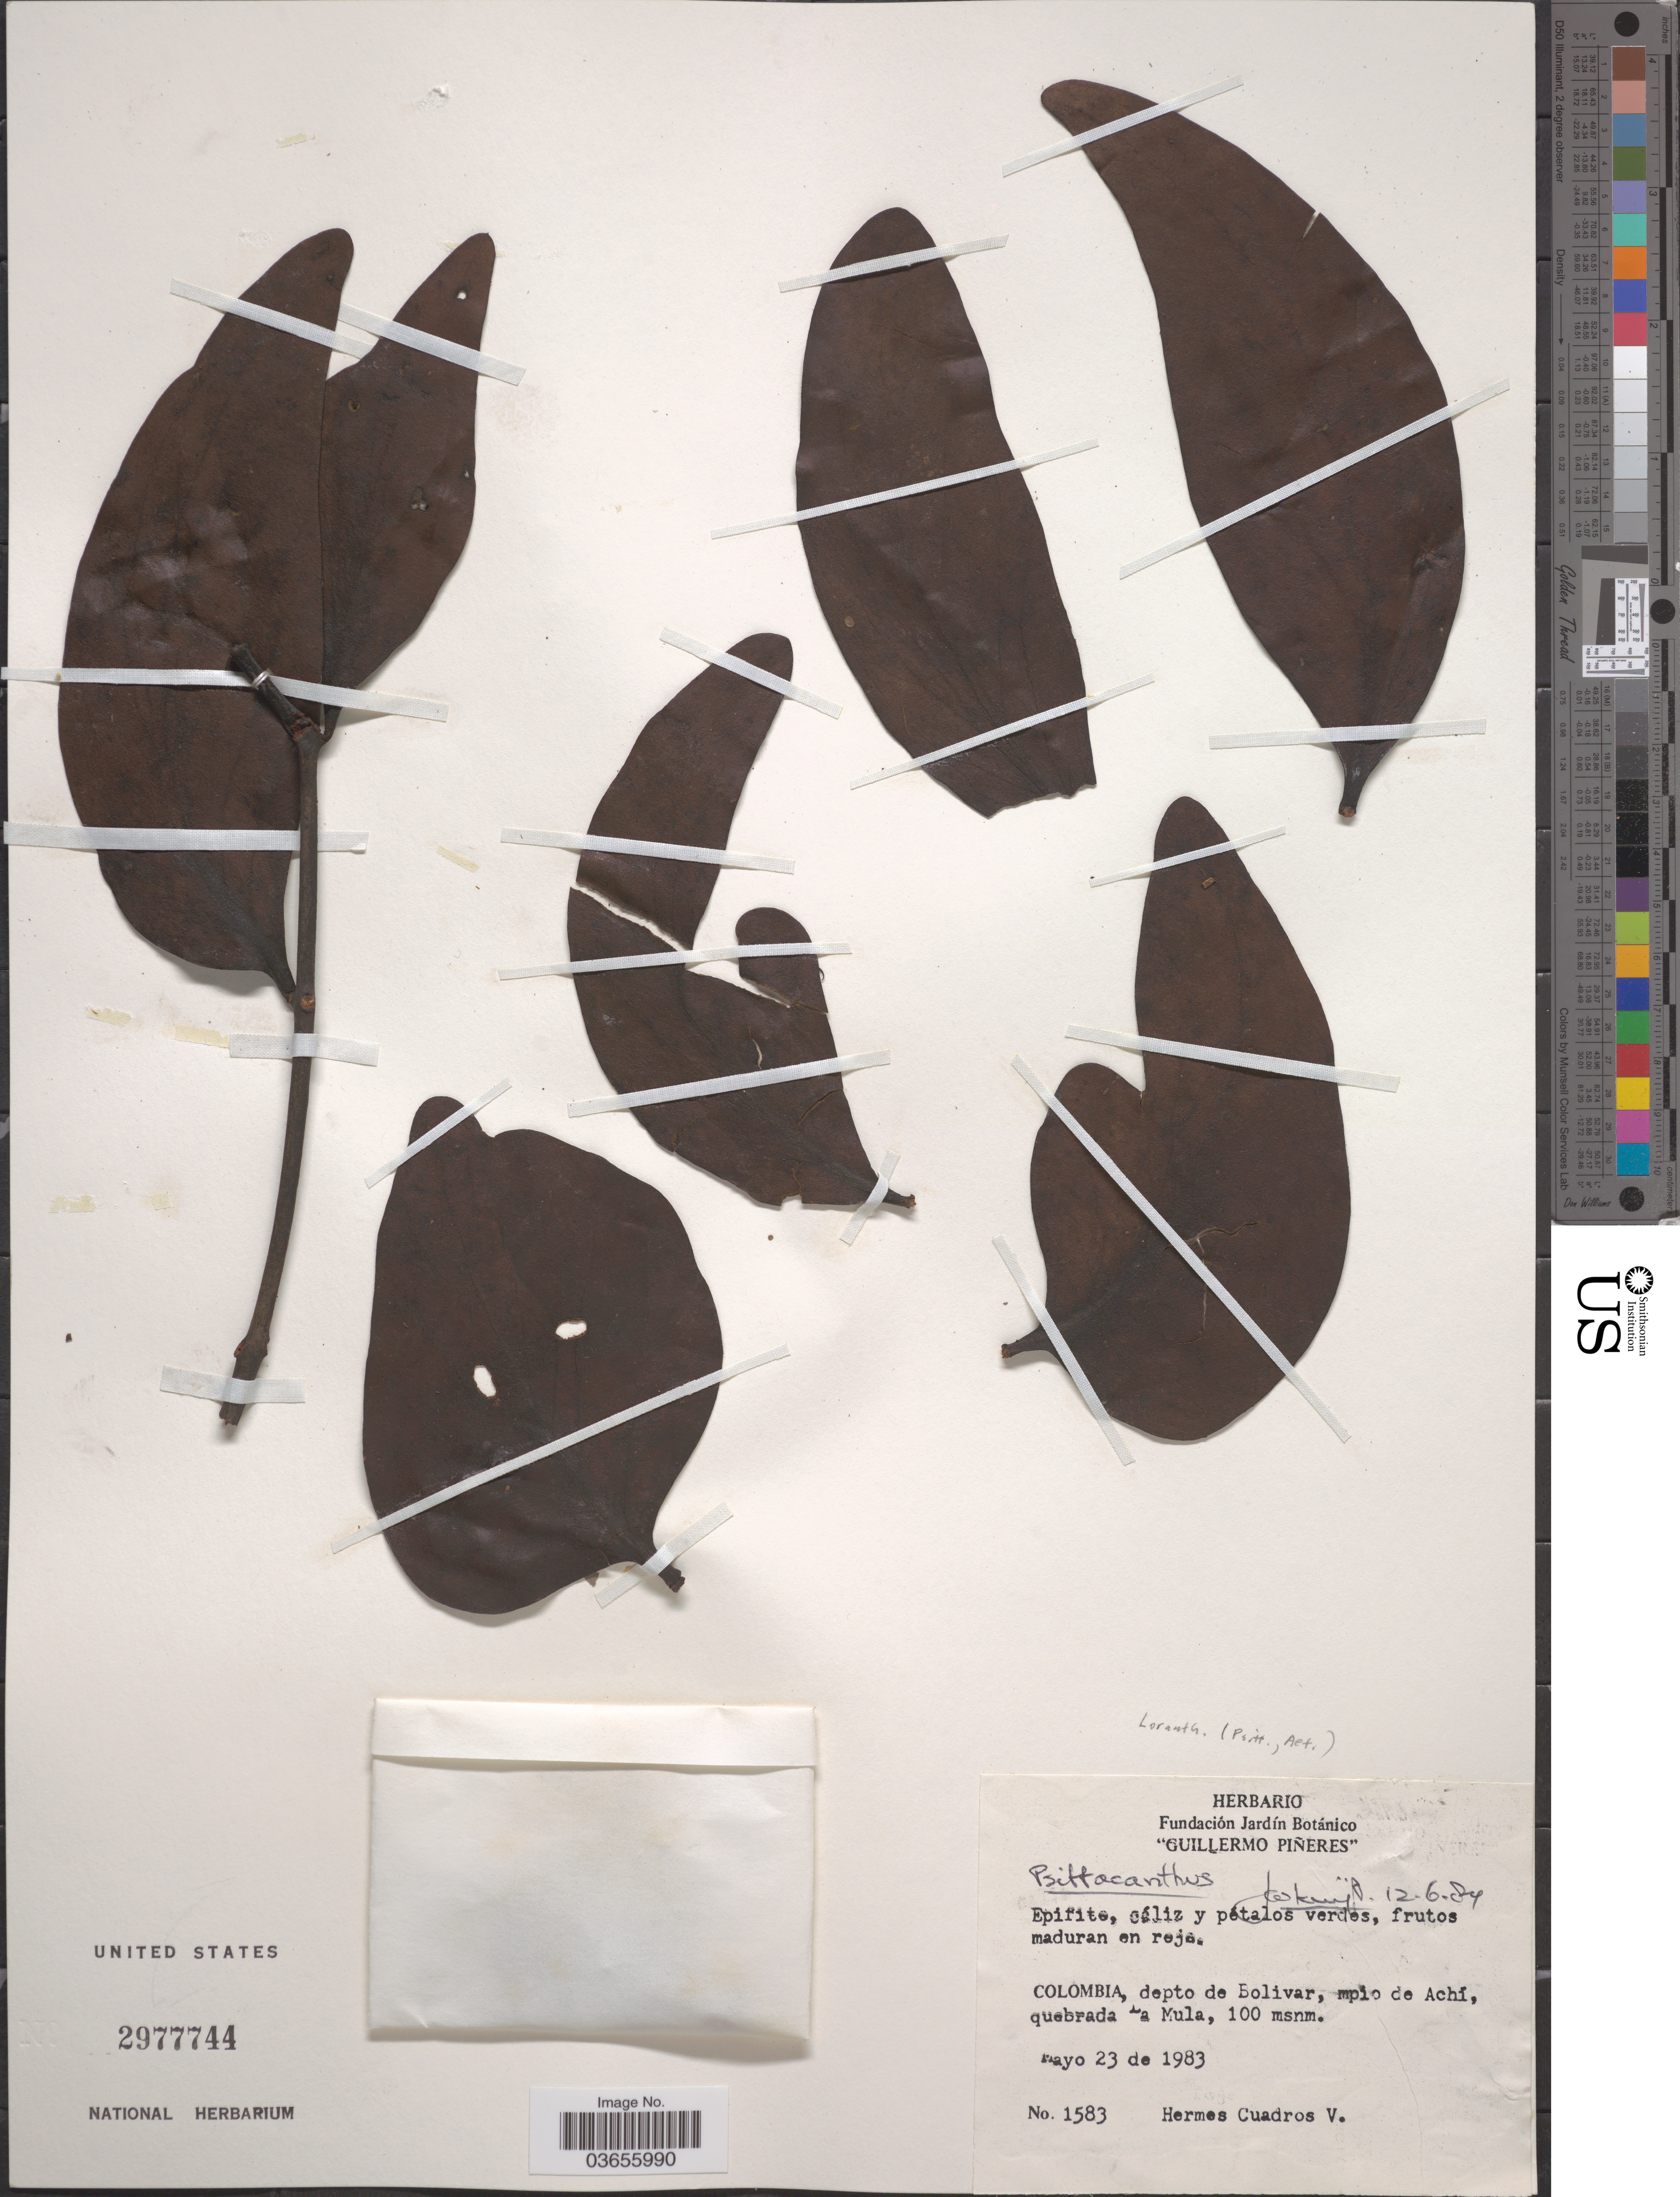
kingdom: Plantae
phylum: Tracheophyta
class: Magnoliopsida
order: Santalales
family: Loranthaceae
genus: Psittacanthus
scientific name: Psittacanthus sp.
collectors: H. Cuadros V.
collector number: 1583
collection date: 1983-05-23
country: Colombia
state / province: Bolívar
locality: Depto de Bolivar, mpio de Achí, quebrada La Mula.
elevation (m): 100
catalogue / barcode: US 2977744